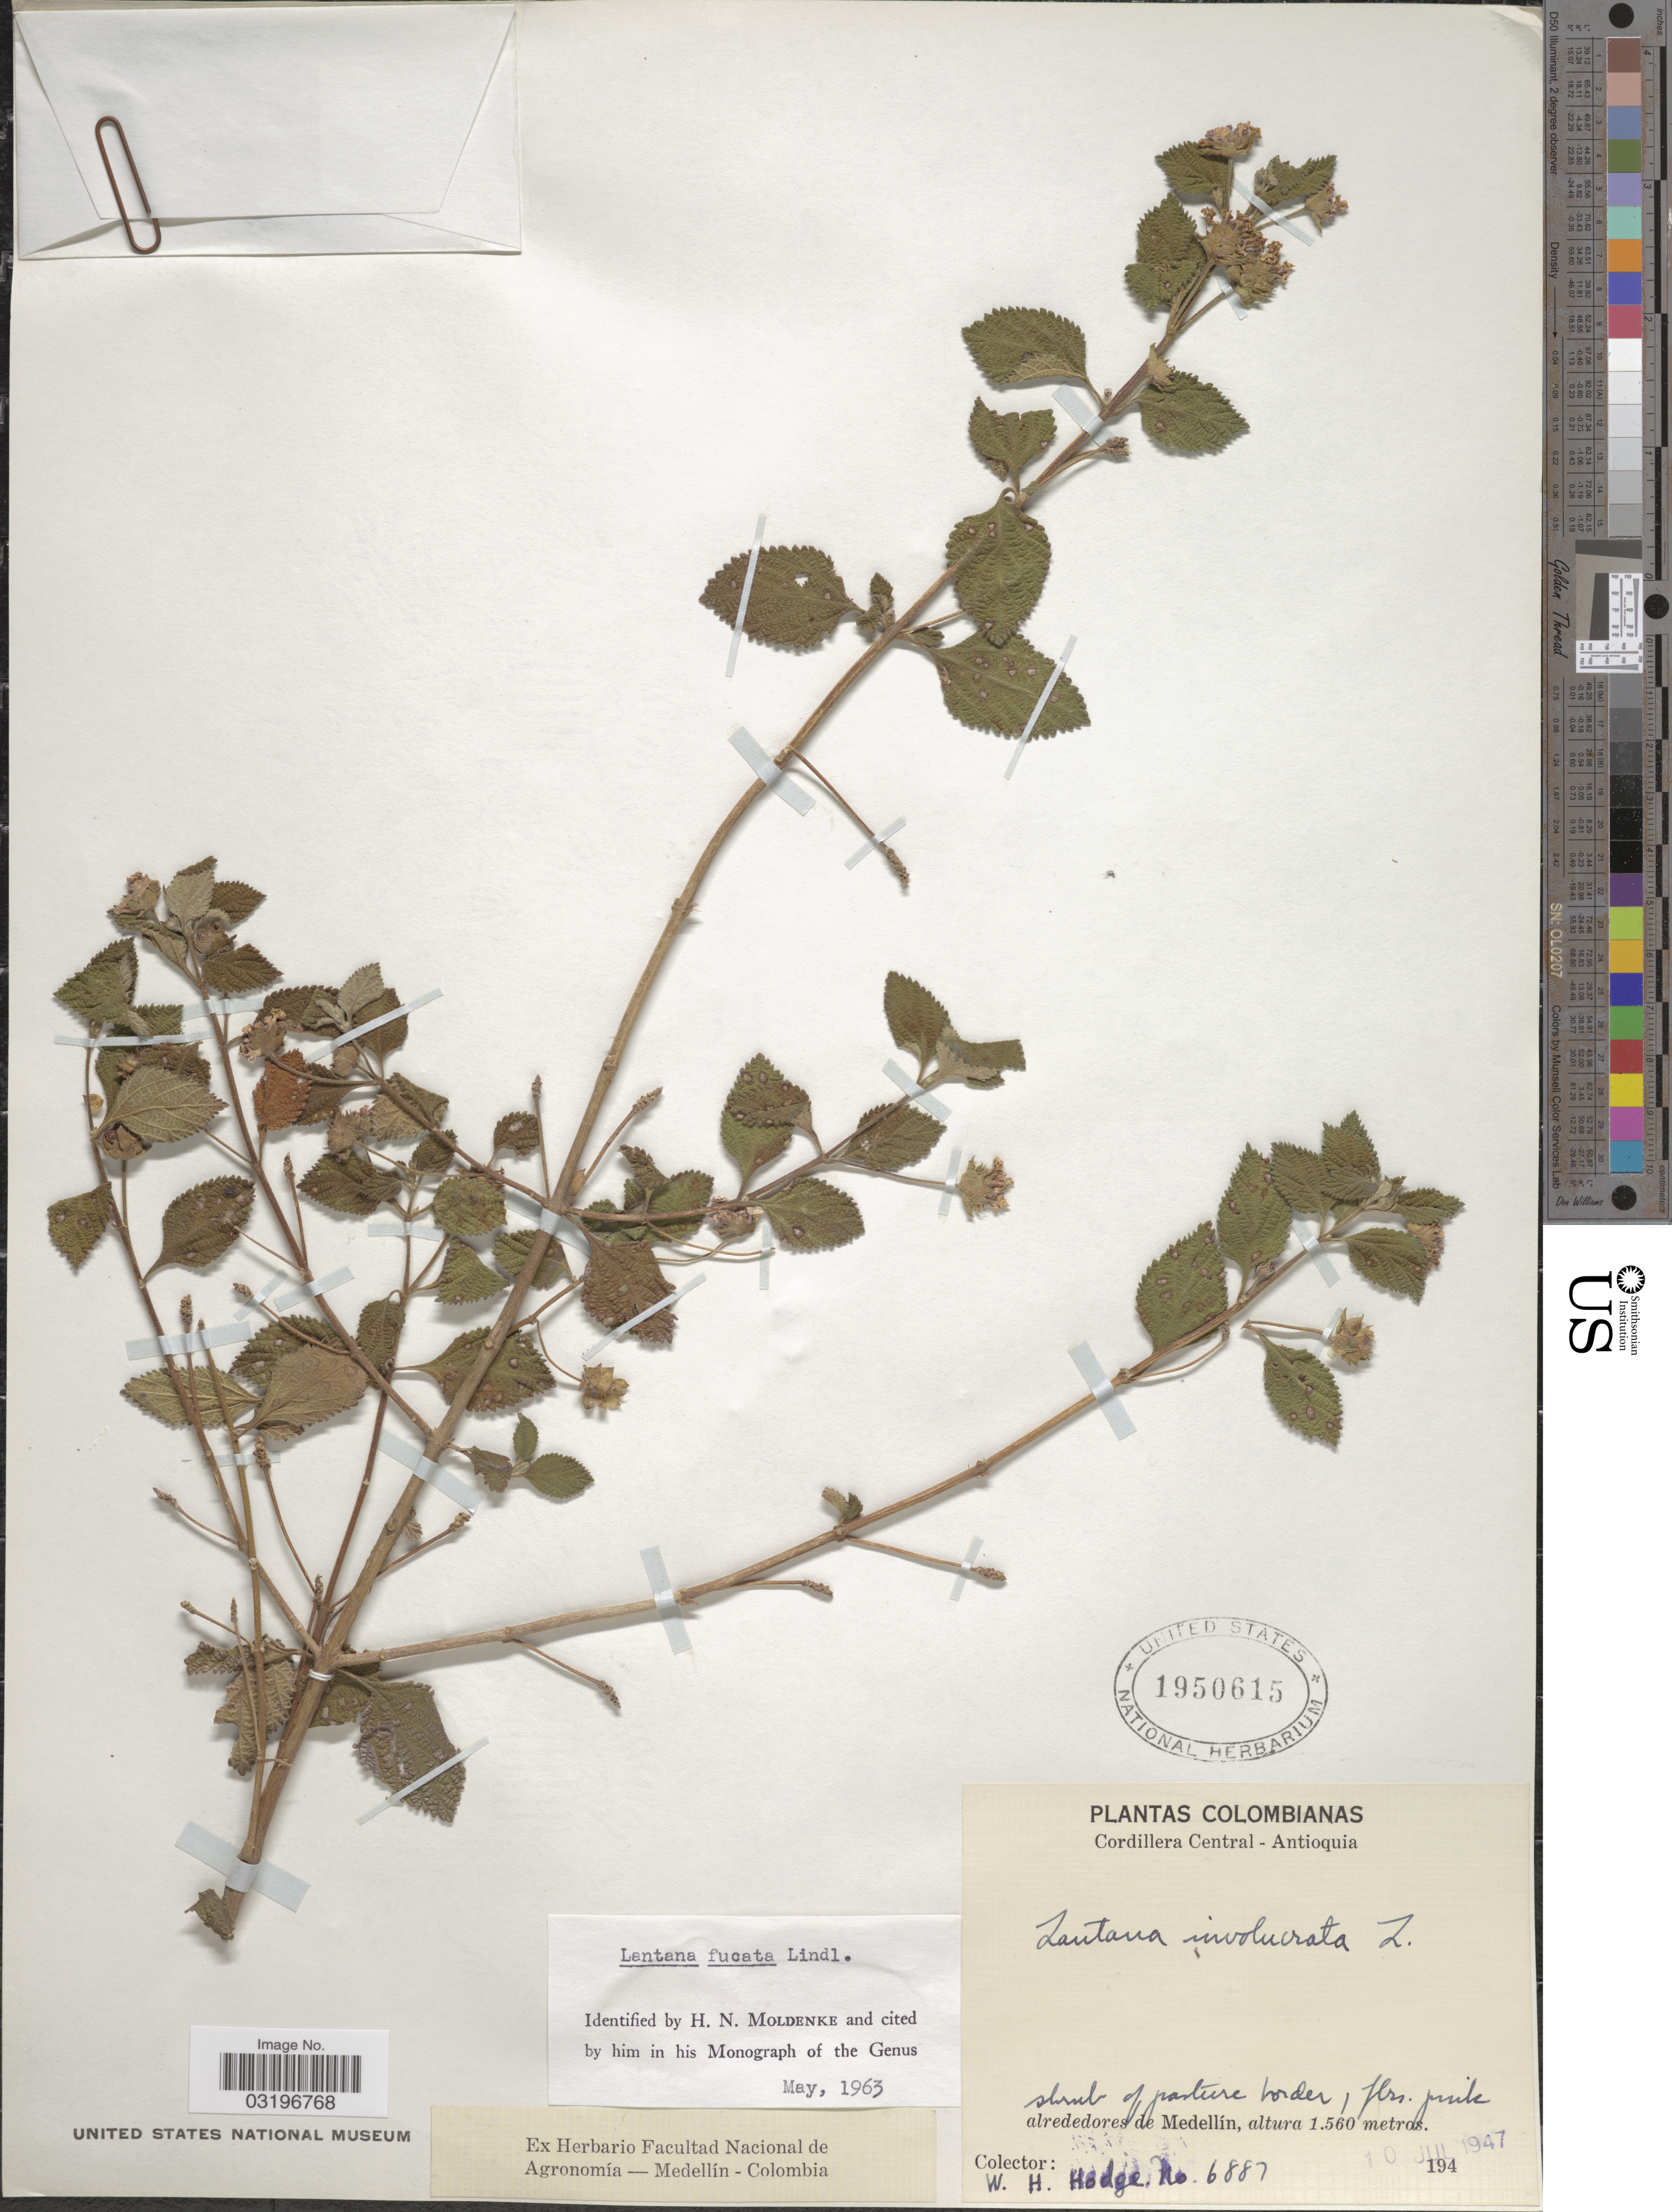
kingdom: Plantae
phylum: Tracheophyta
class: Magnoliopsida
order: Lamiales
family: Verbenaceae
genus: Lantana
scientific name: Lantana fucata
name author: Lindl.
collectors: W. Hodge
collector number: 6887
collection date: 1947-07-10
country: Colombia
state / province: Antioquia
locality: Cordillera Central, alrededores de Medellín.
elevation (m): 1560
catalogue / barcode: US 1950615